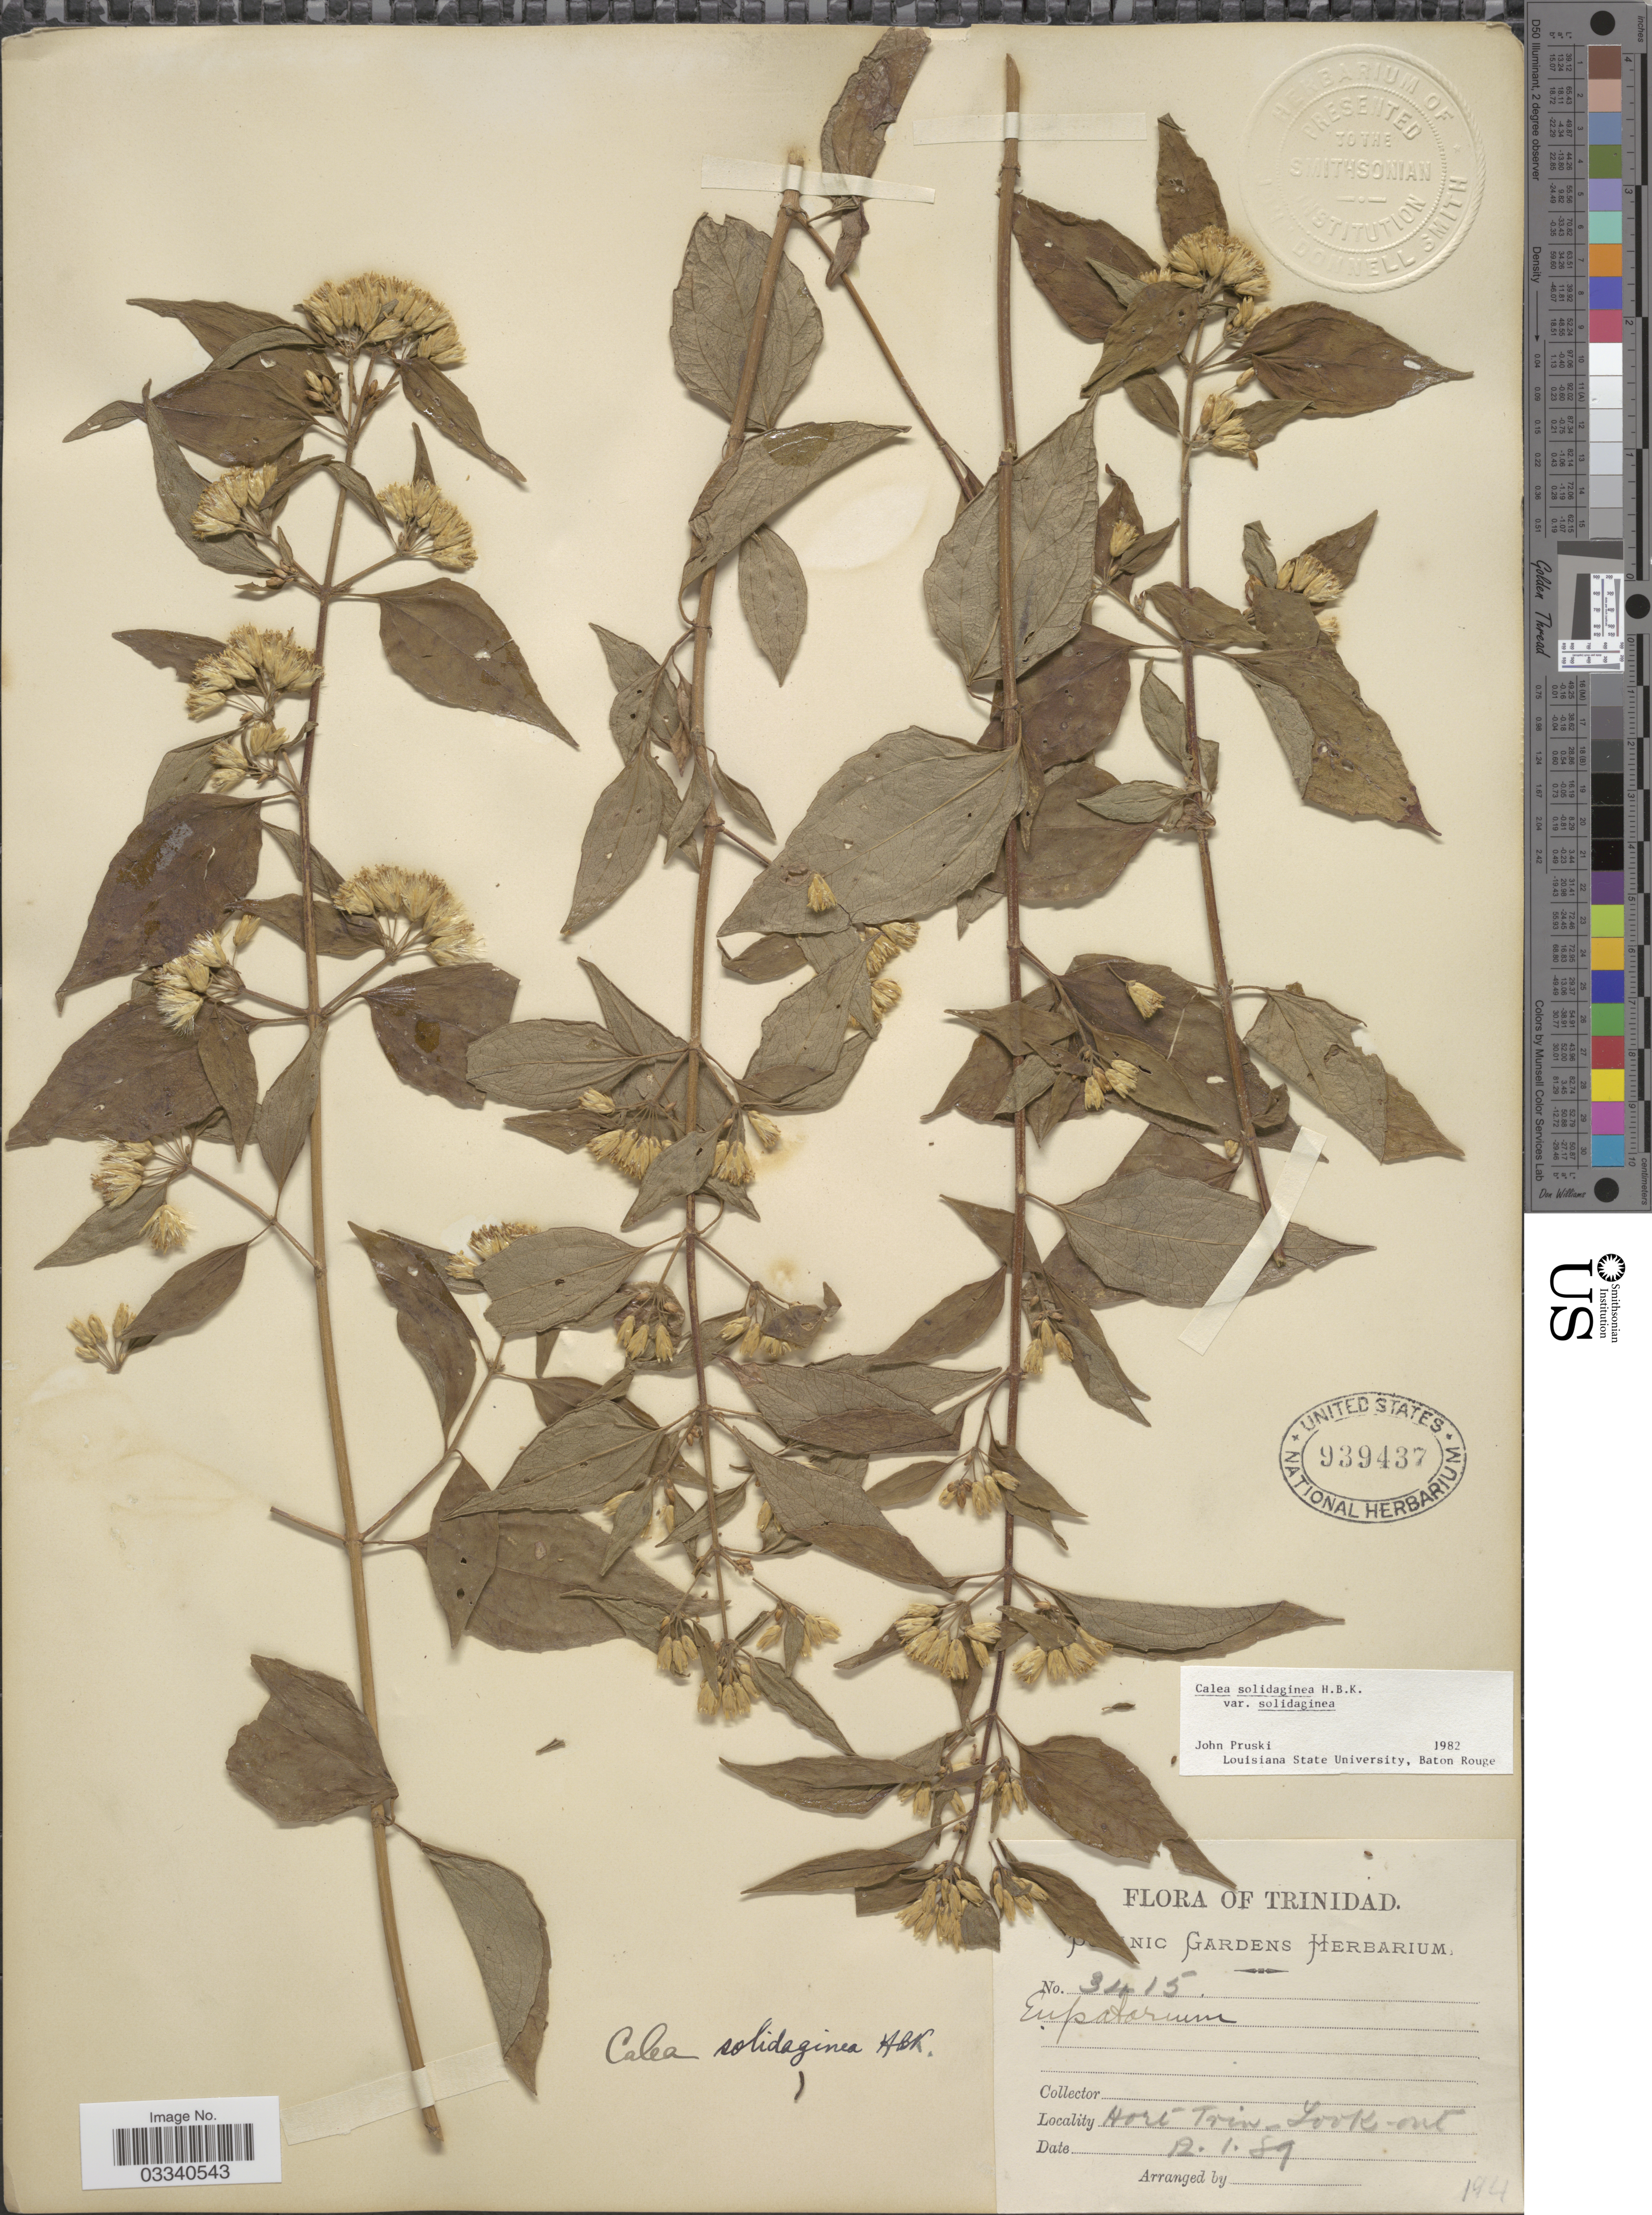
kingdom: Plantae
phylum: Tracheophyta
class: Magnoliopsida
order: Asterales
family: Asteraceae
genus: Calea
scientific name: Calea solidaginea var. solidaginea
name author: Kunth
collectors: ex herb. Botanic Gardens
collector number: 3415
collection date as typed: Transcribed d/m/y: 12/1/89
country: Trinidad and Tobago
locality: Trinidad. Hort Trin - Look-out.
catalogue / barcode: US 939437